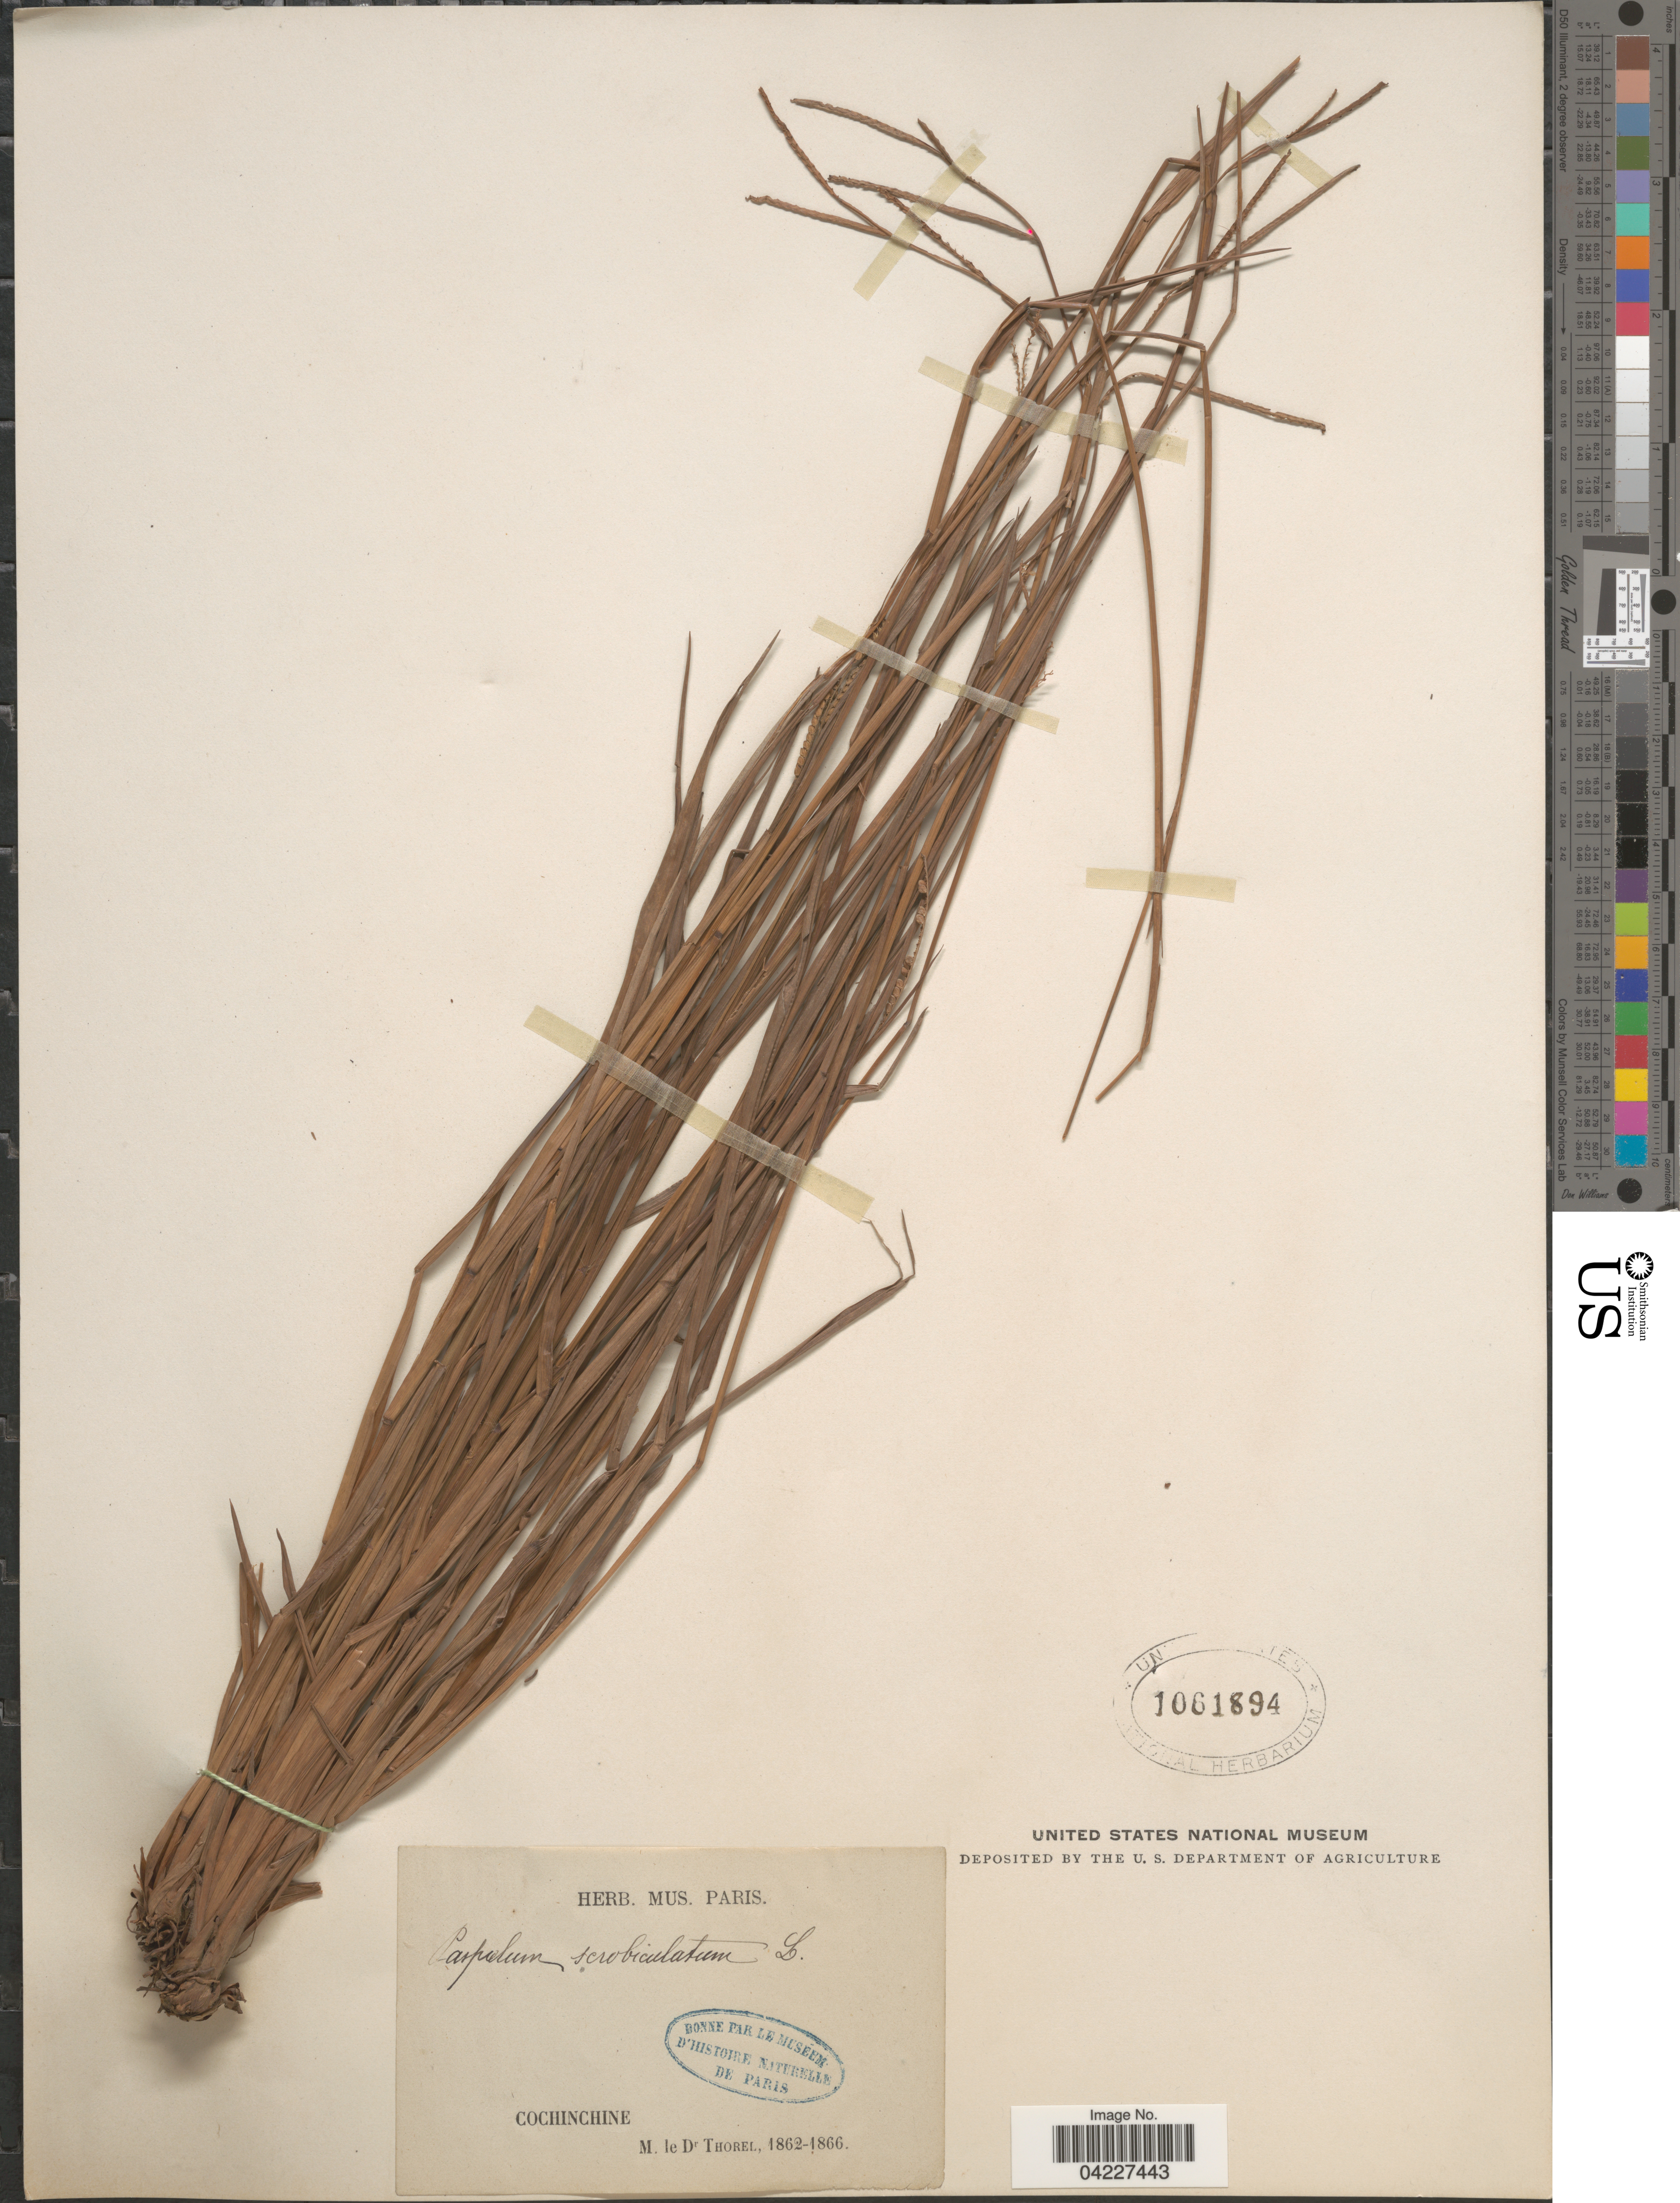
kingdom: Plantae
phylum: Tracheophyta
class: Liliopsida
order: Poales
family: Poaceae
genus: Paspalum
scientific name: Paspalum scrobiculatum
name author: L.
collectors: Thorel, M. "M. [=Monsieur] Thorel" DO NOT USE (error for C. Thorel)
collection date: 1862/1866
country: Vietnam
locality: Cochinchine.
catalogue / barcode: US 1061894